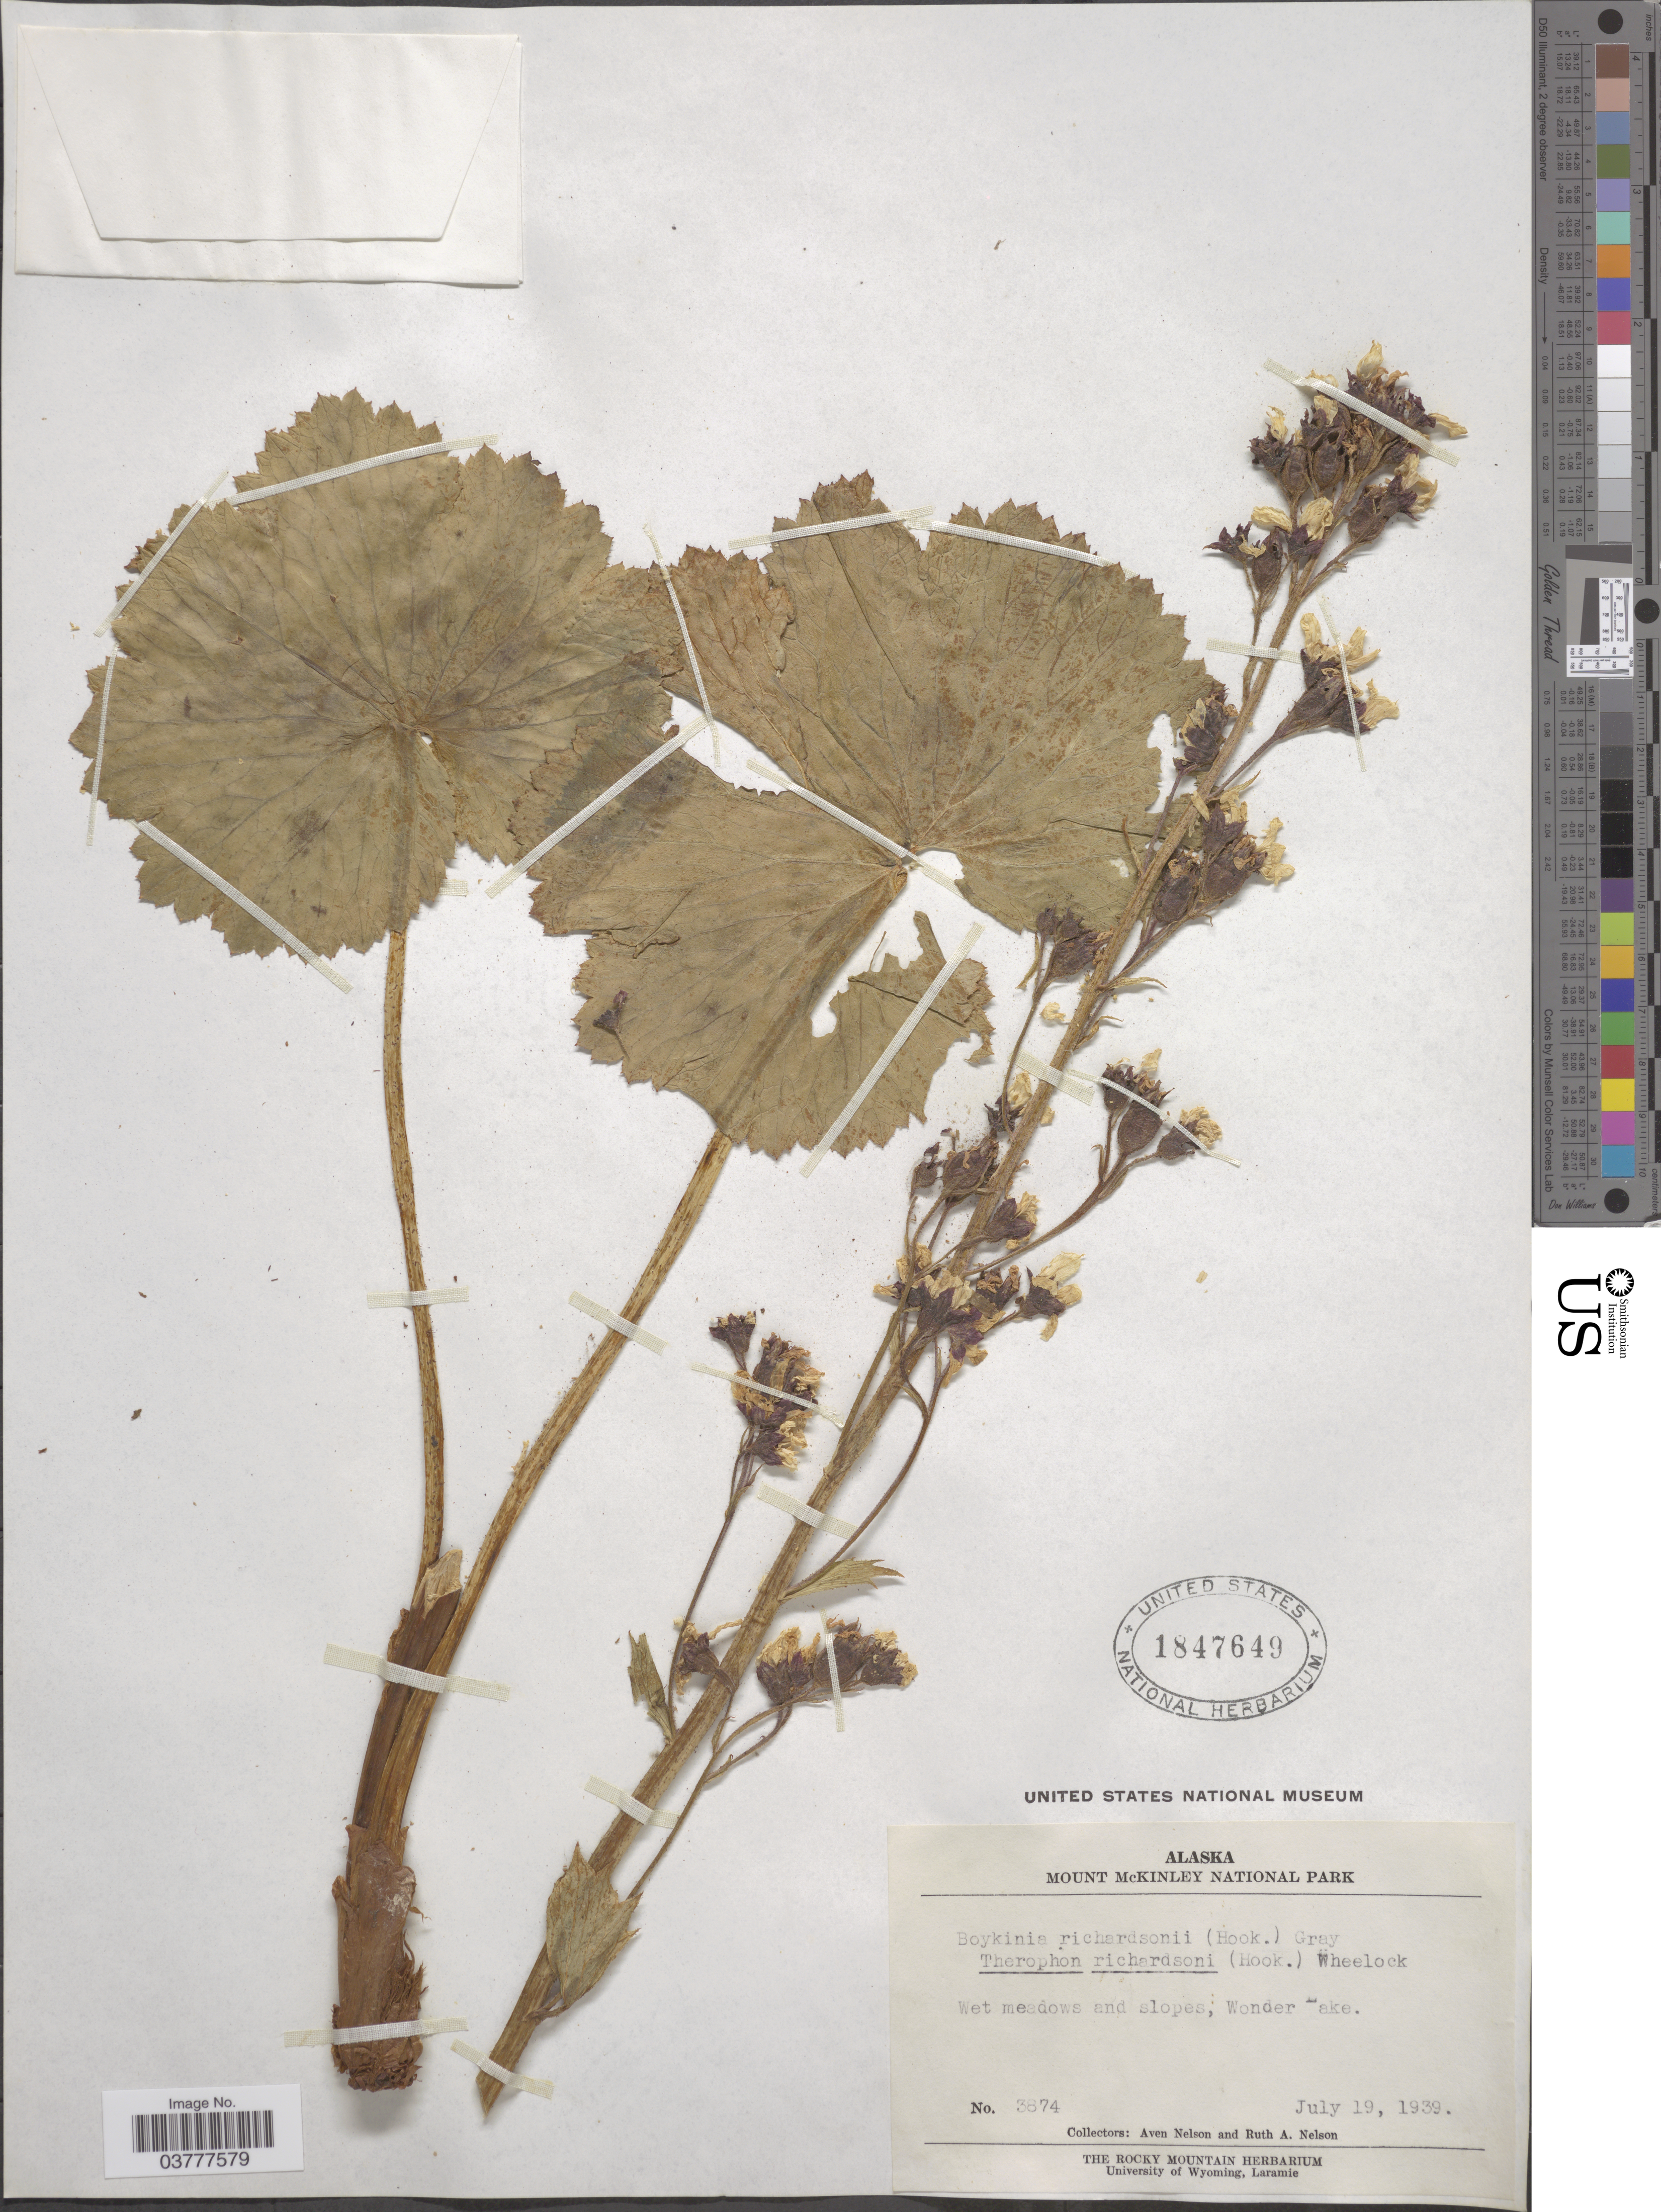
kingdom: Plantae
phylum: Tracheophyta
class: Magnoliopsida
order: Saxifragales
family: Saxifragaceae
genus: Boykinia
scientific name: Boykinia richardsonii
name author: (Hook.) A. Gray ex B.D. Jacks.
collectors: A. Nelson & R. A. Nelson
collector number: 3874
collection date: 1939-07-19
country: United States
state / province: Alaska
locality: Mount McKinley National Park. Wet meadows and slopes, Wonder Lake.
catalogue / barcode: US 1847649